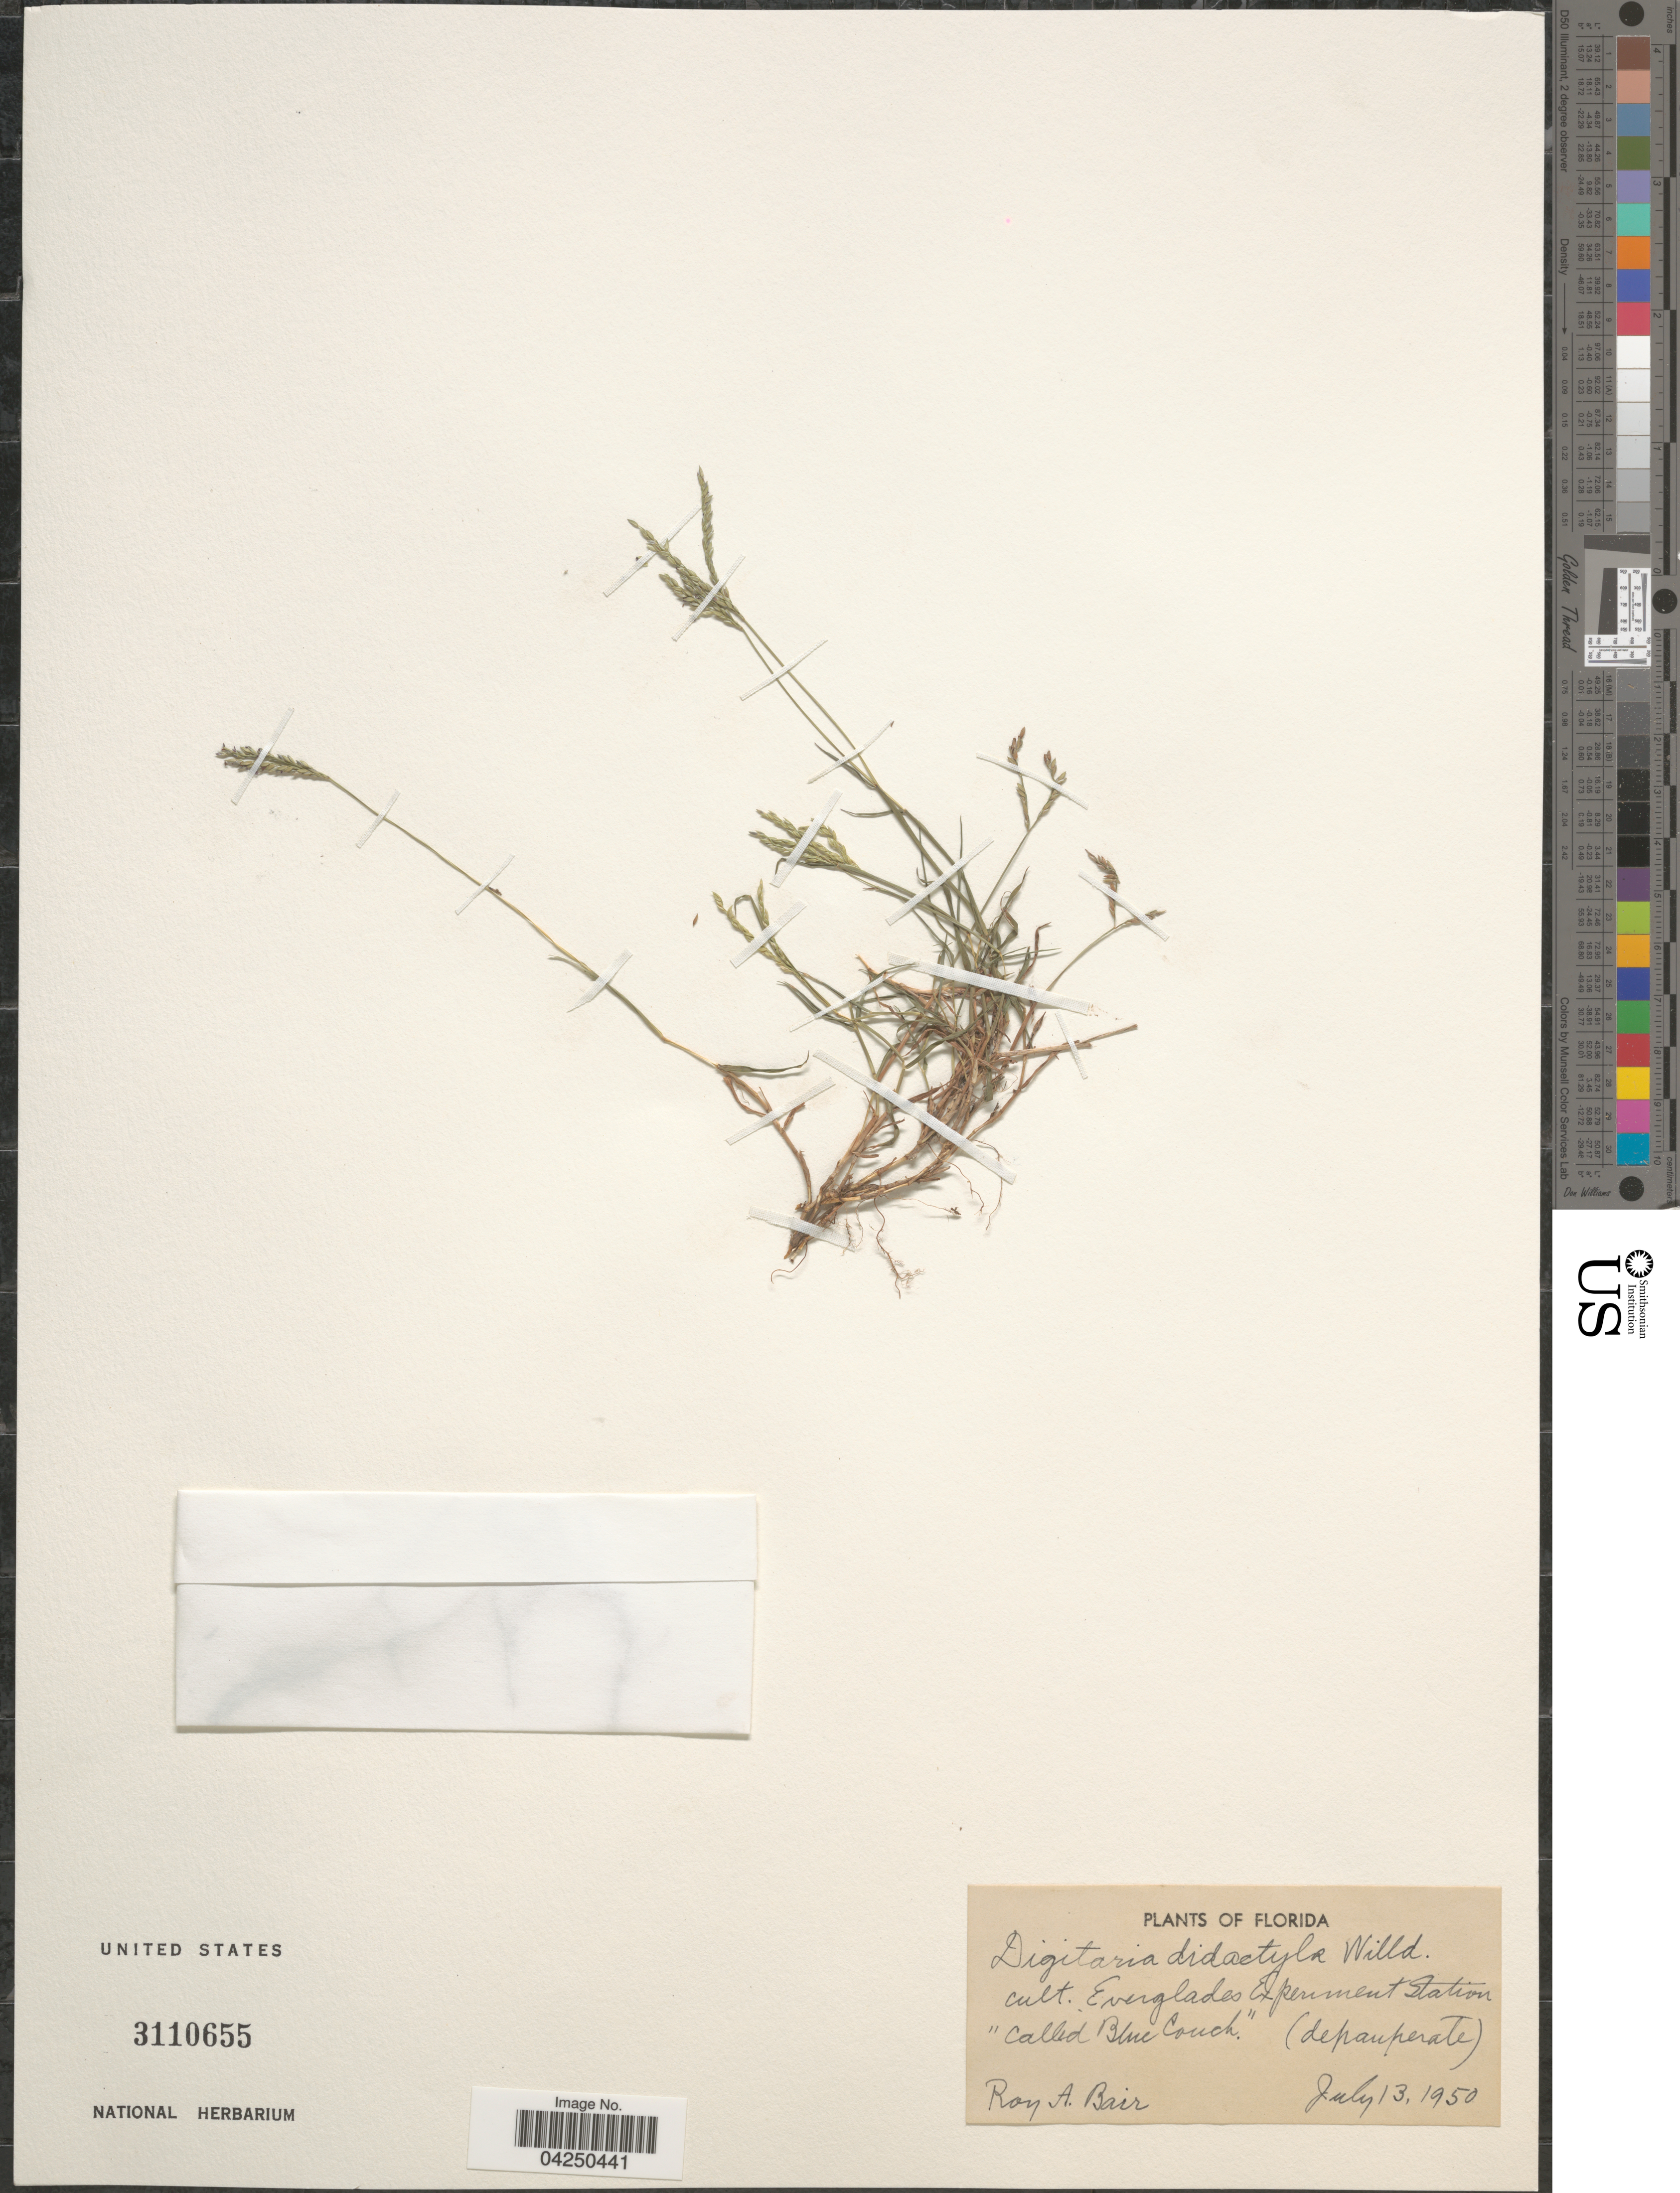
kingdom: Plantae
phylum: Tracheophyta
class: Liliopsida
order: Poales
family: Poaceae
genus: Digitaria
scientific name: Digitaria sp.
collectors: R. Bair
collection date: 1950-07-13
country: United States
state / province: Florida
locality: Cult. Everglades Experiment Station "Called Blue Couch".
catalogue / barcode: US 3110655